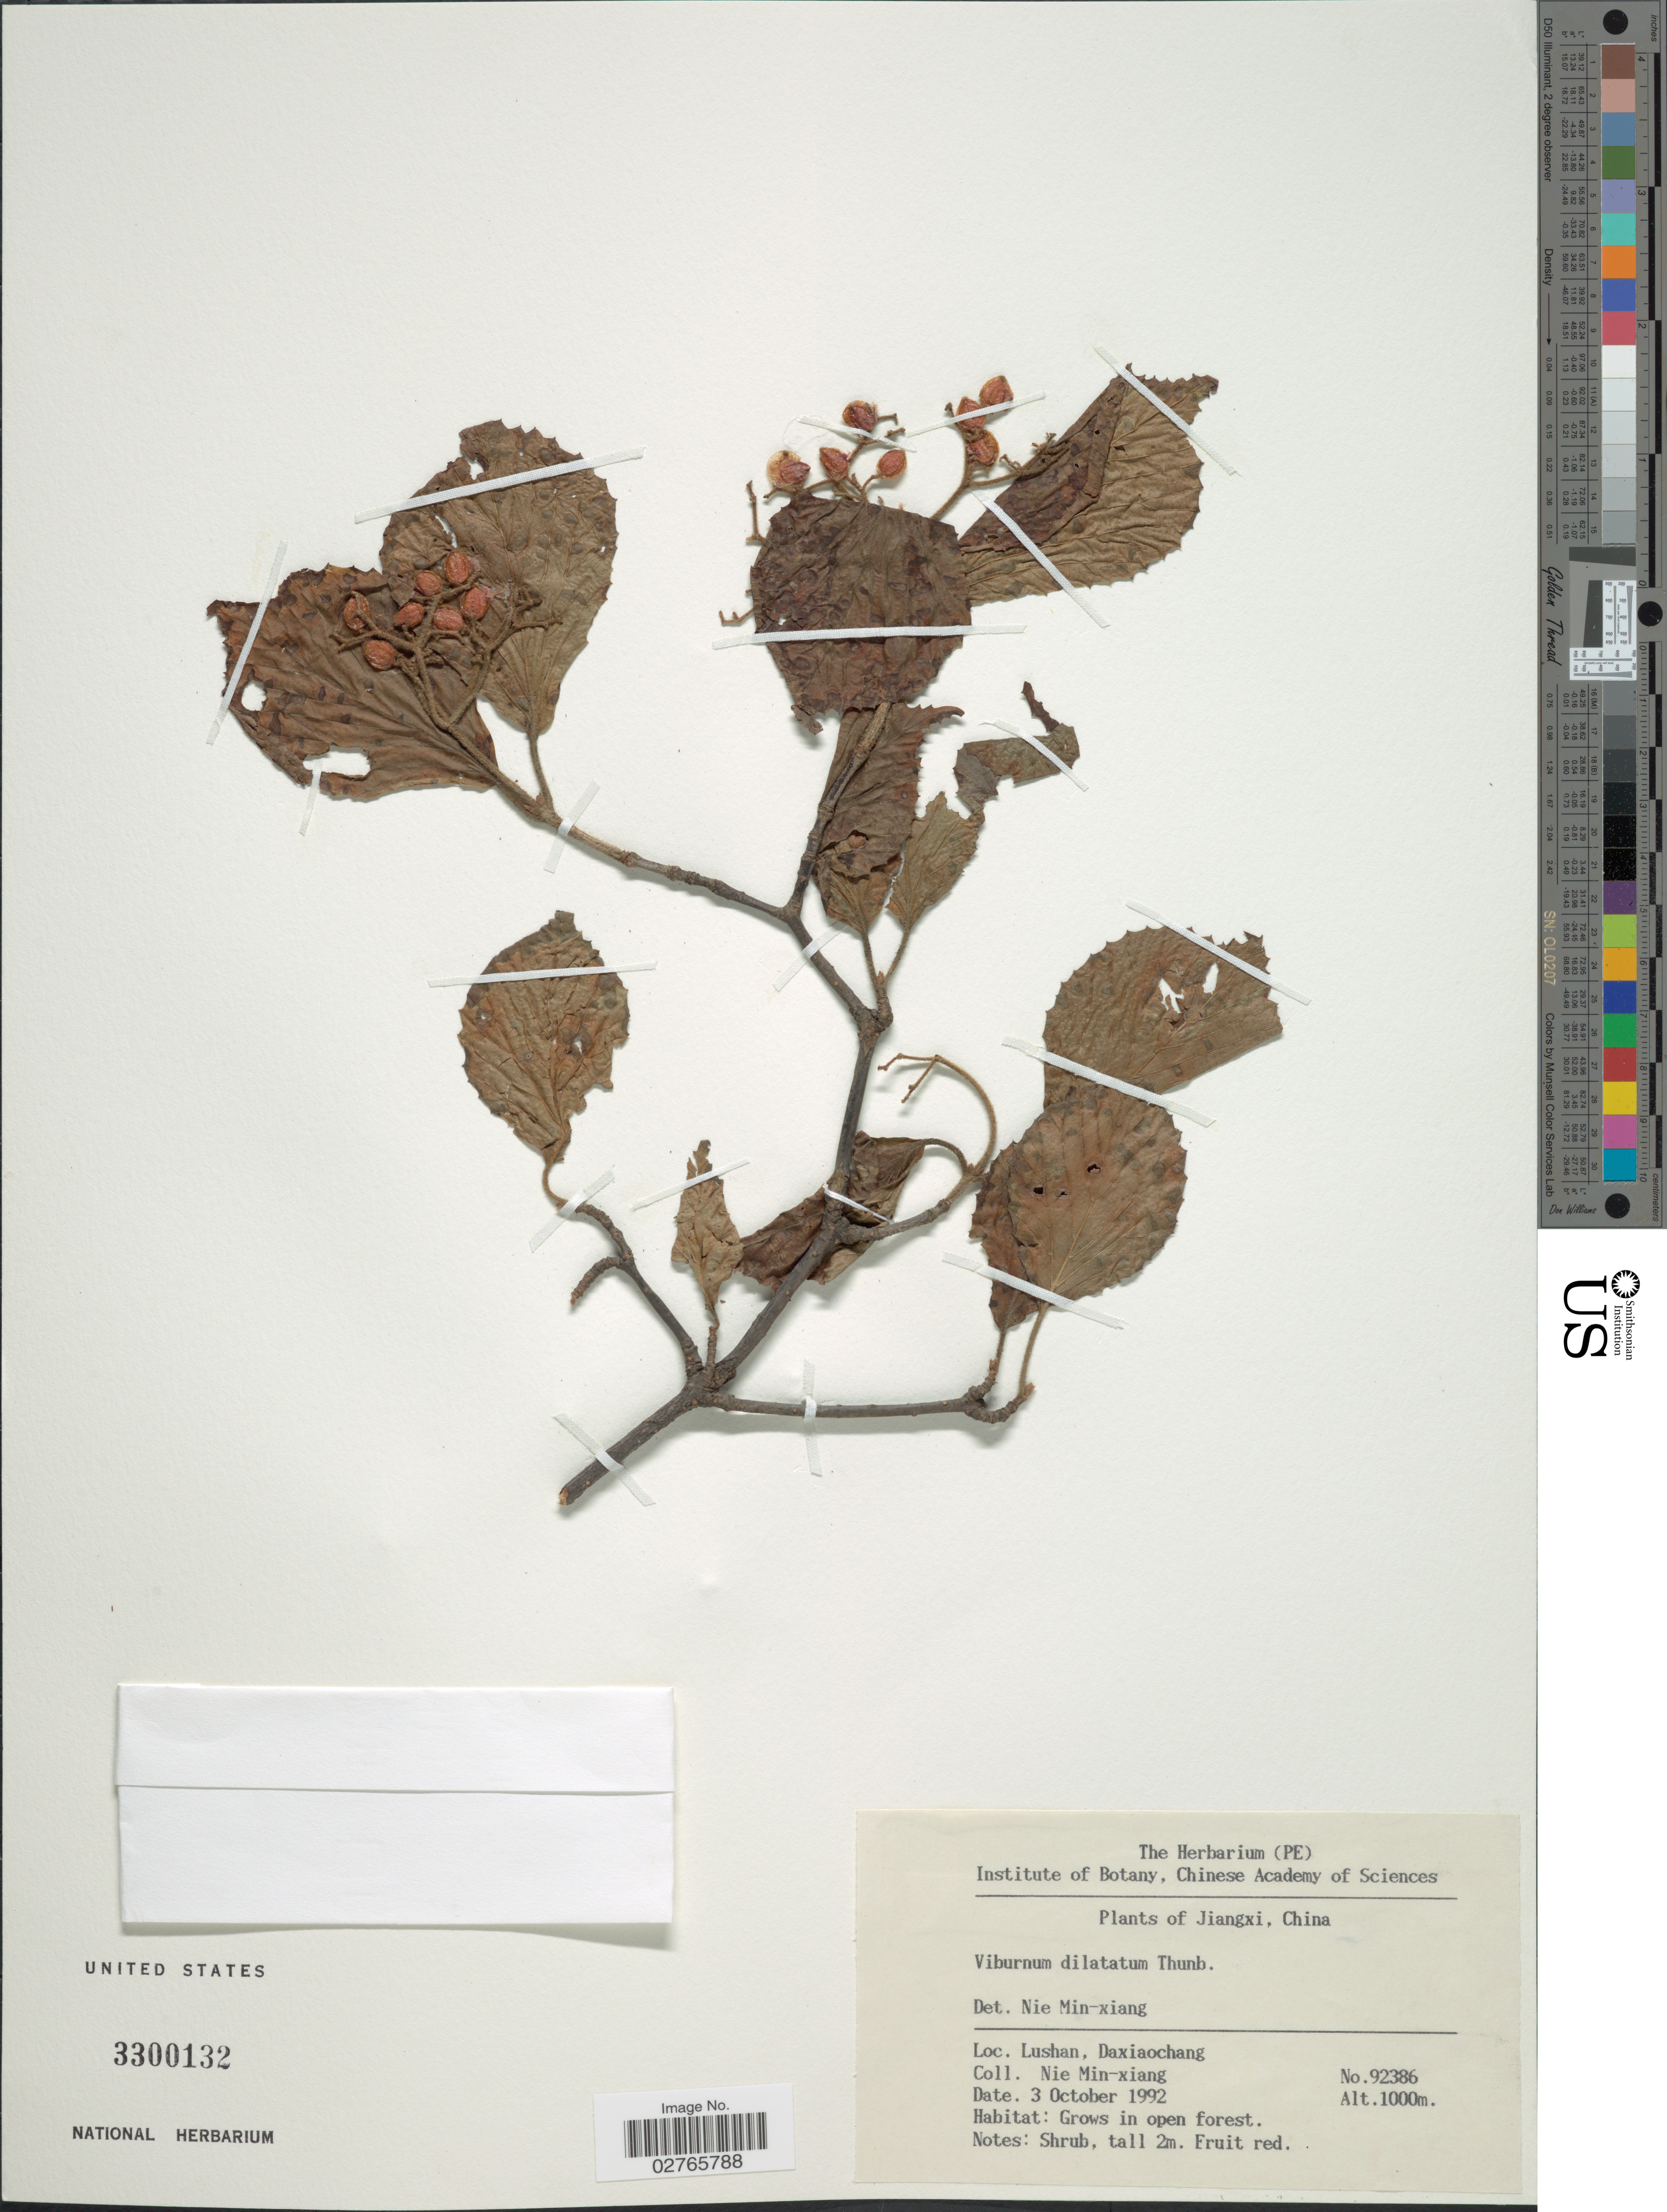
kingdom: Plantae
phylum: Tracheophyta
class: Magnoliopsida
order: Dipsacales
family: Viburnaceae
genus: Viburnum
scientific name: Viburnum dilatatum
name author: Thunb.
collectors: M. Nie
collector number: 92386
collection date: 1992-10-03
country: China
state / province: Jiangxi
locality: Lushan, Daxiaochang.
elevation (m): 1000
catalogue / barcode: US 3300132